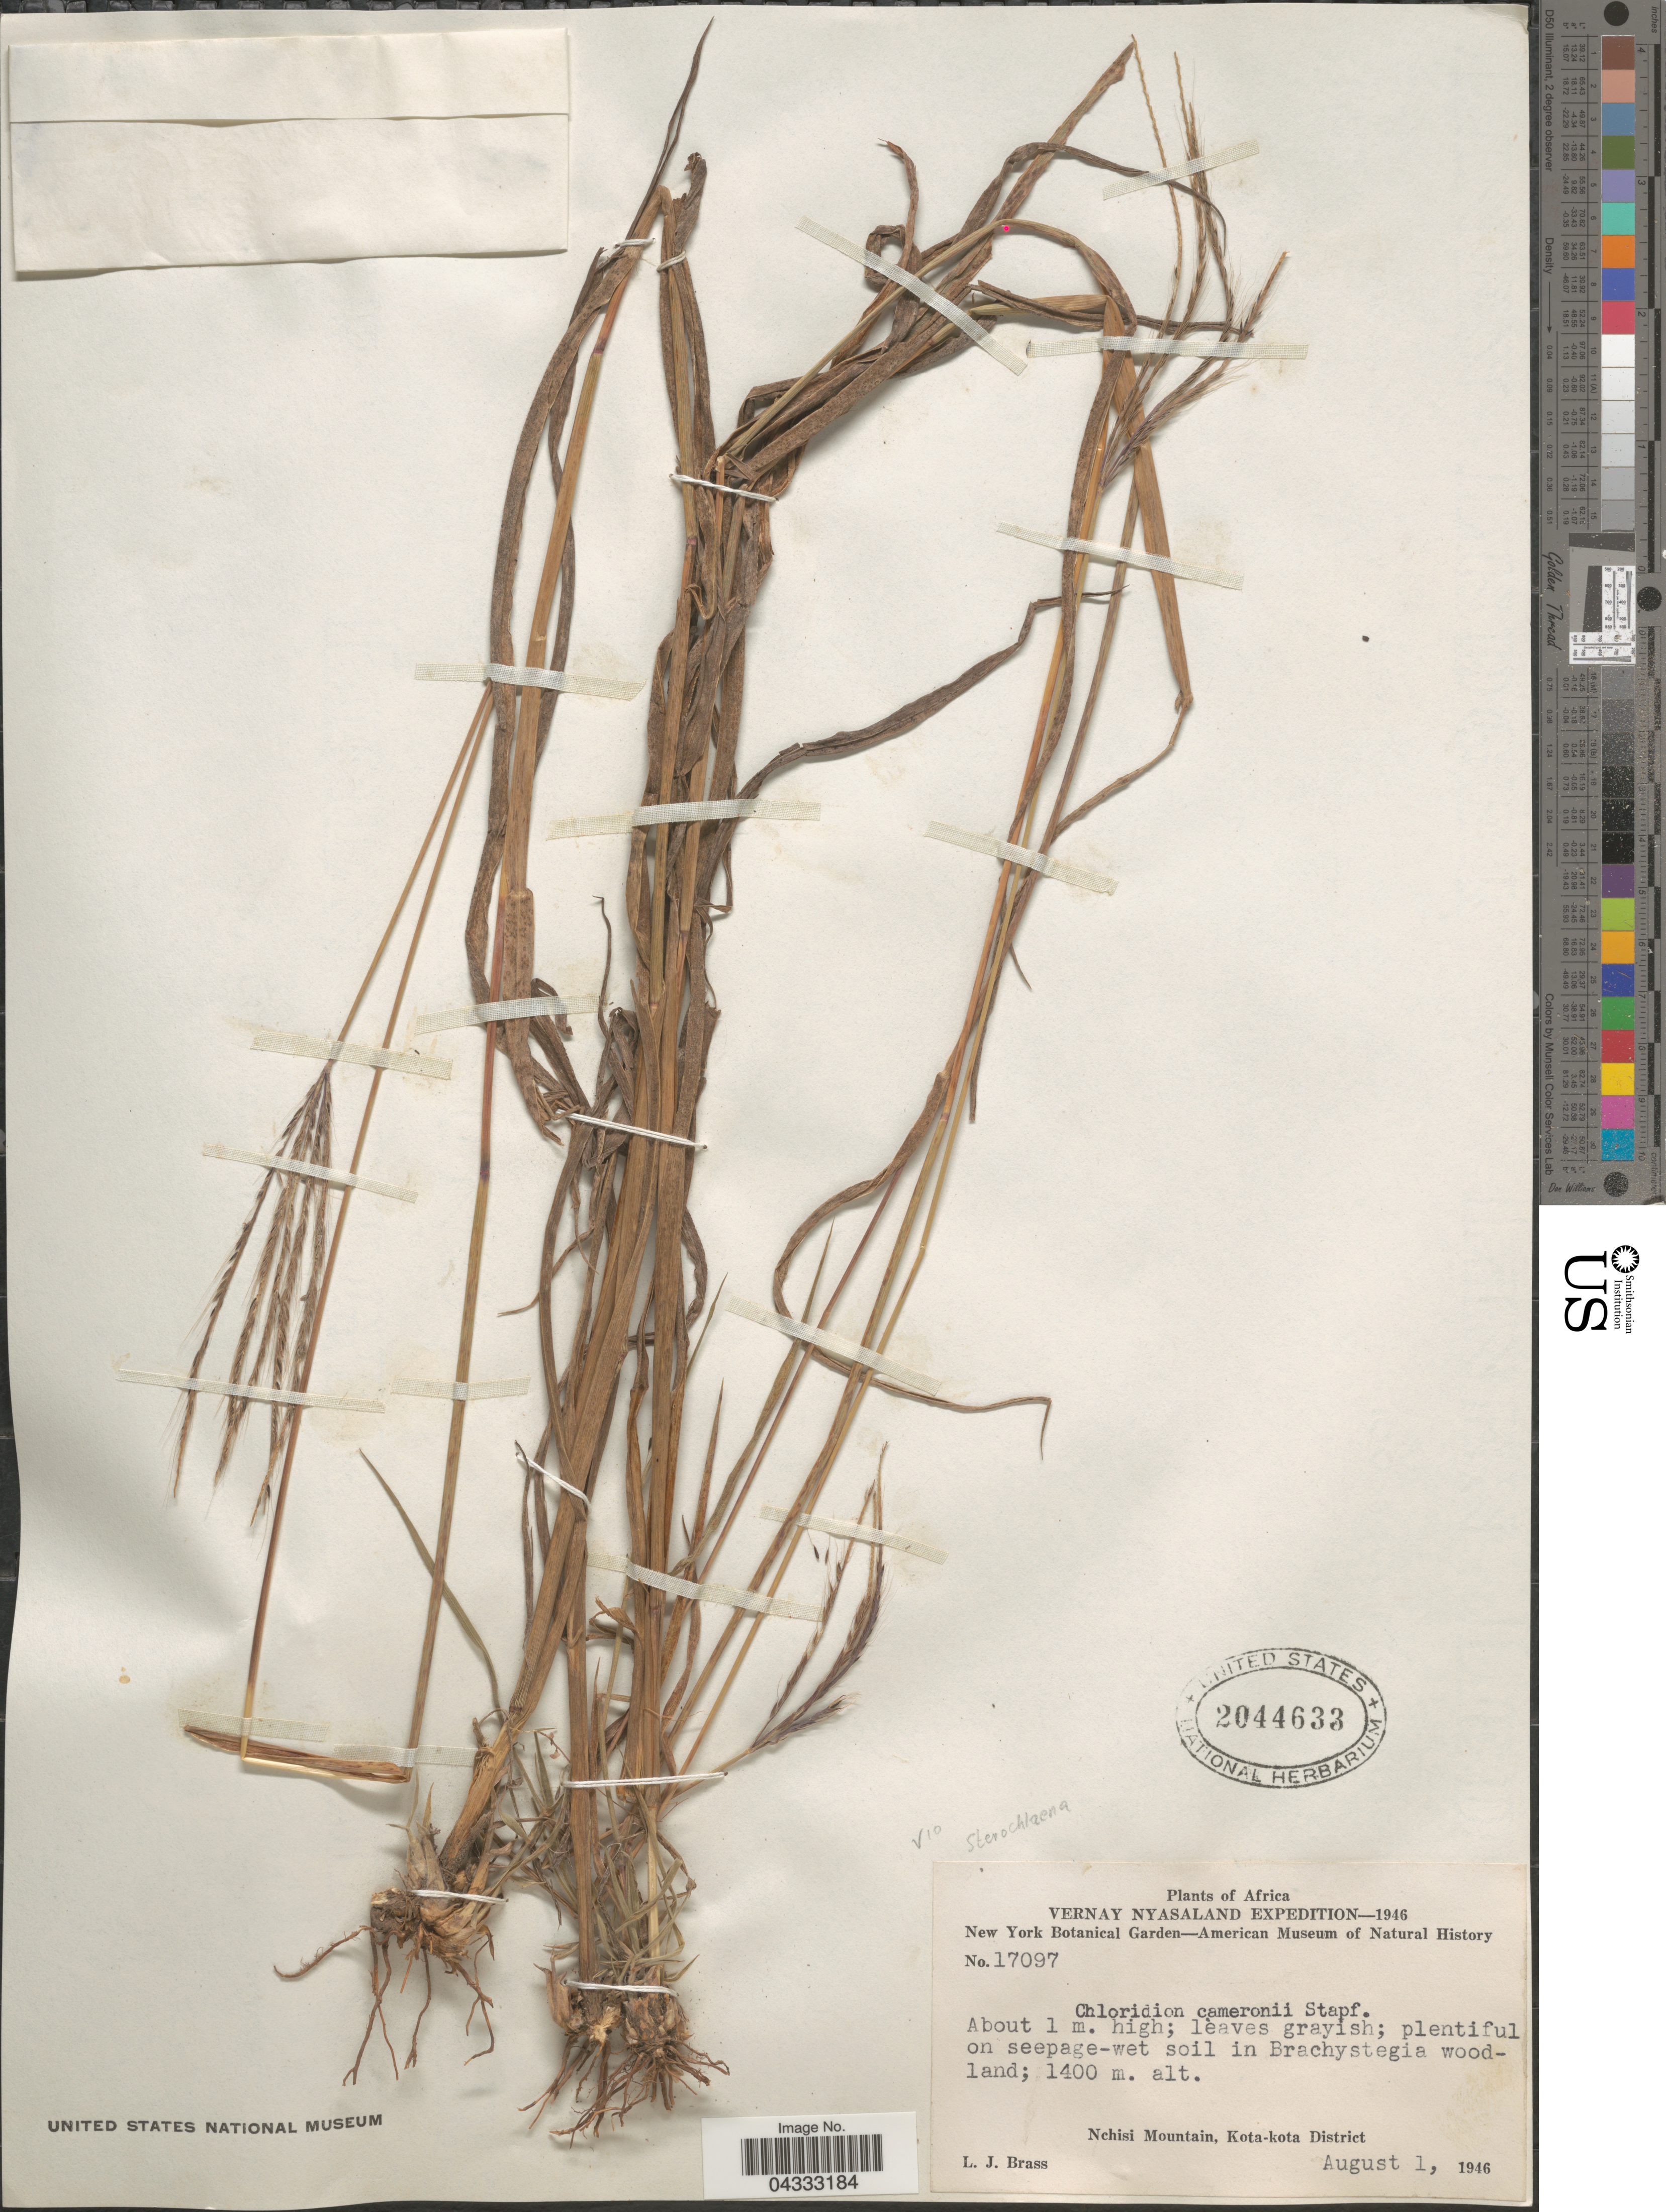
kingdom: Plantae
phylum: Tracheophyta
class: Liliopsida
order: Poales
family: Poaceae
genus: Stereochlaena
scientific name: Stereochlaena cameronii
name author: (Stapf) Pilg.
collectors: L. J. Brass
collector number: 17097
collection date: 1946-08-01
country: Malawi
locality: Vernay Nyasaland Expedition - 1946. Nchisi Mountain, Kota-kota District.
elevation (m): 1400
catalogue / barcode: US 2044633